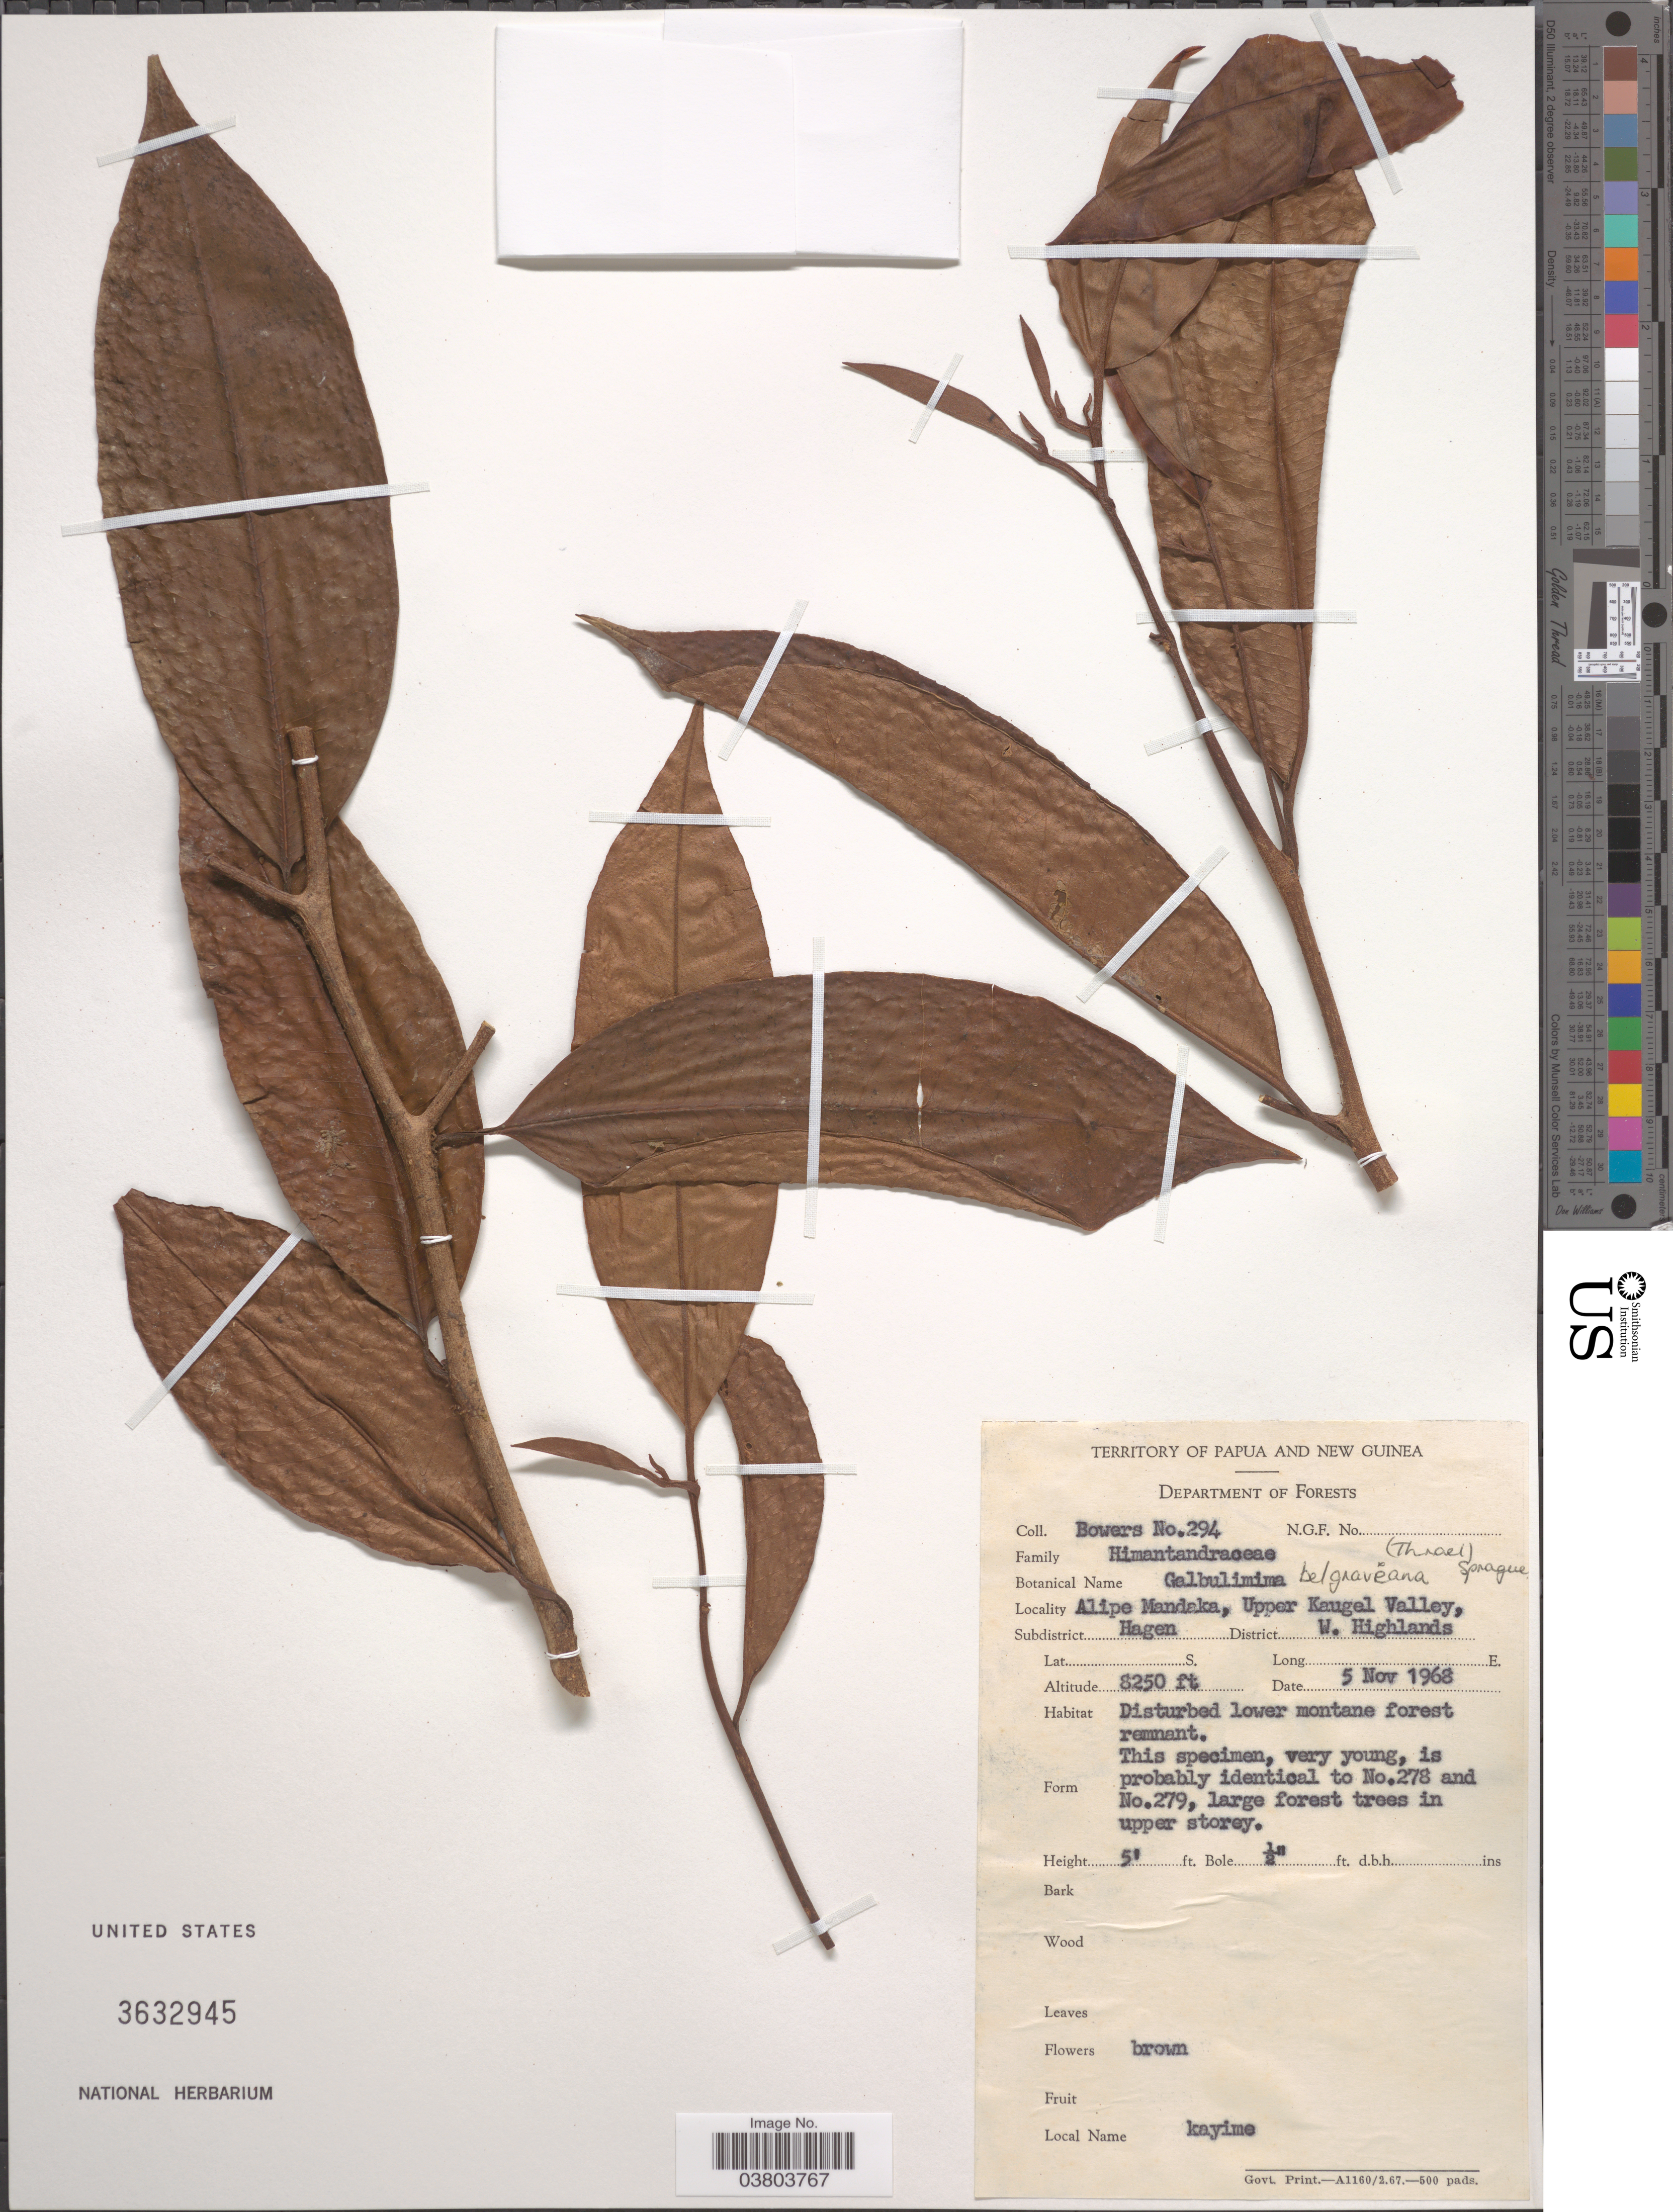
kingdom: Plantae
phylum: Tracheophyta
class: Magnoliopsida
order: Magnoliales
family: Himantandraceae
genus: Galbulimima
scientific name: Galbulimima belgraveana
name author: (F. Muell.) Sprague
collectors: -. Bowers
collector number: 294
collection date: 1968-11-05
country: Papua New Guinea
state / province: Western Highlands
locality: Territory of Papua and New Guinea. Alipe Mandaka, Upper Kaugel Valley. Subdistrict Hagen. District W Highlands.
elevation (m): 2515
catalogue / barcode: US 3632945